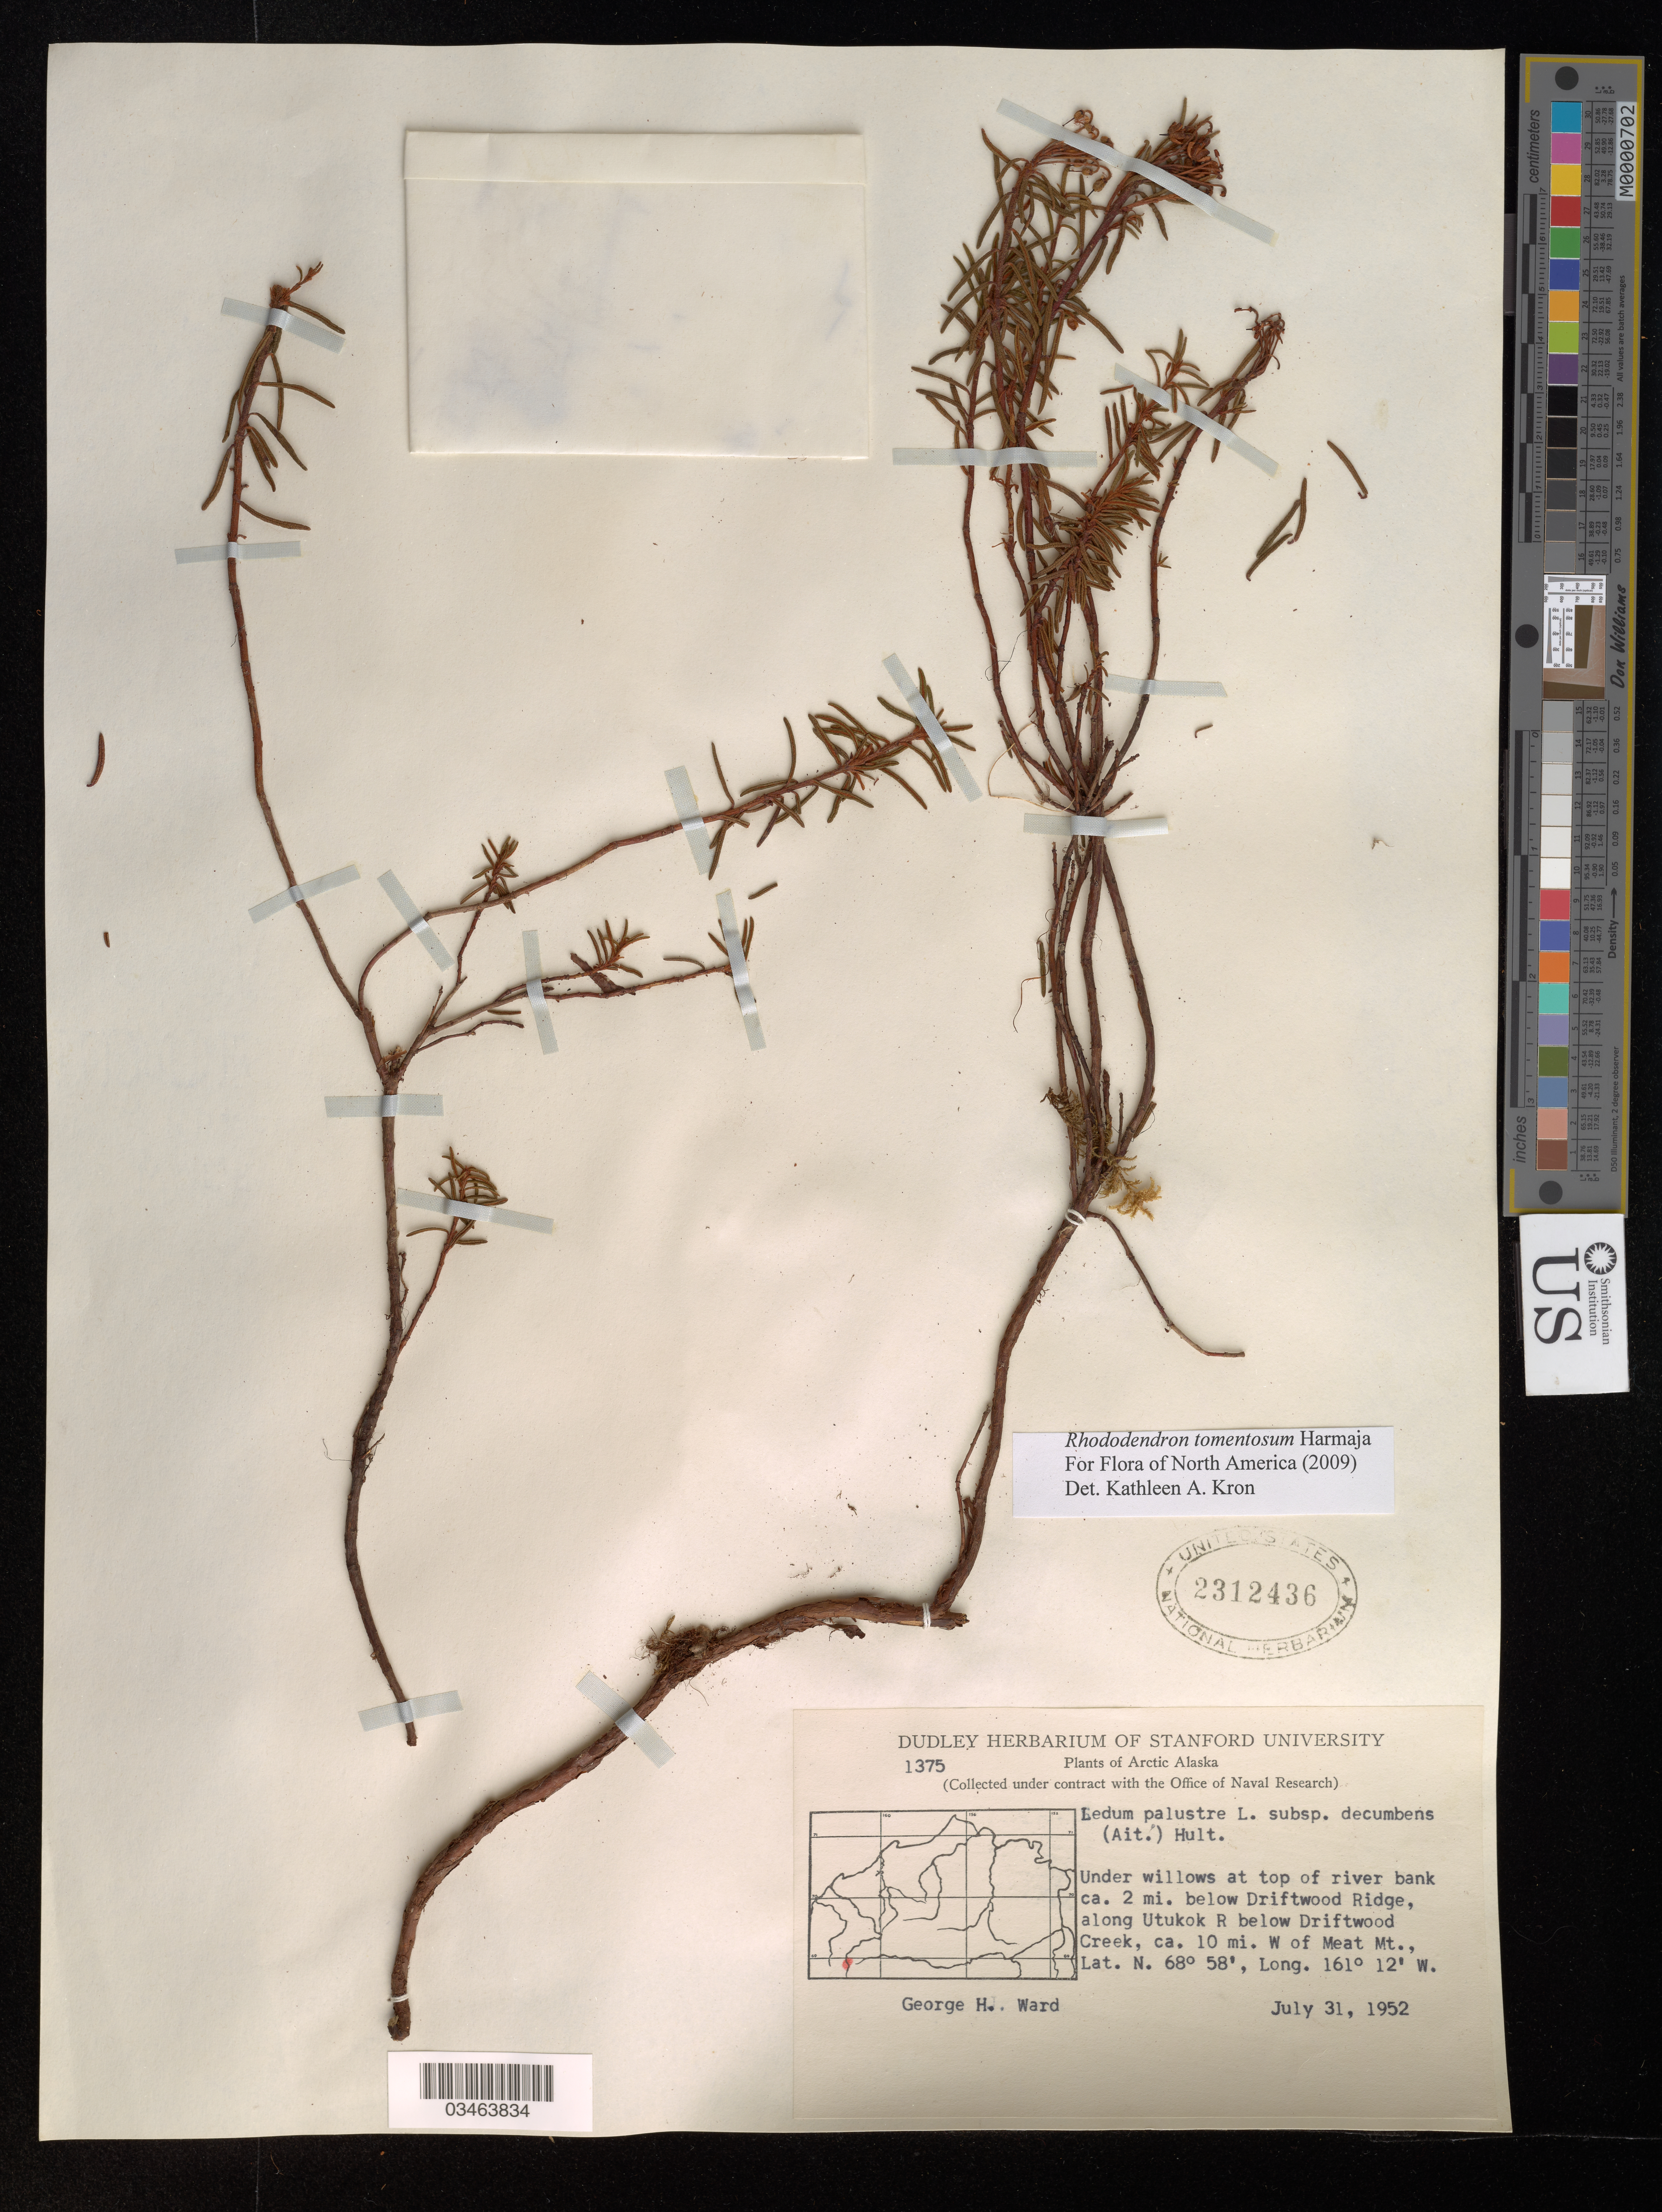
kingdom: Plantae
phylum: Tracheophyta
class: Magnoliopsida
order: Ericales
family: Ericaceae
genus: Rhododendron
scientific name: Rhododendron tomentosum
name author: Harmaja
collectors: G. H. Ward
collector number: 1375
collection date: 1952-07-31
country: United States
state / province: Alaska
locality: Arctic Alaska. Under willows at top of river bank ca. 2 mi. below Driftwood Ridge, along Utukok R below Driftwood Creek, ca. 10 mi. W of Meat Mt.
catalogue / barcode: US 2312436